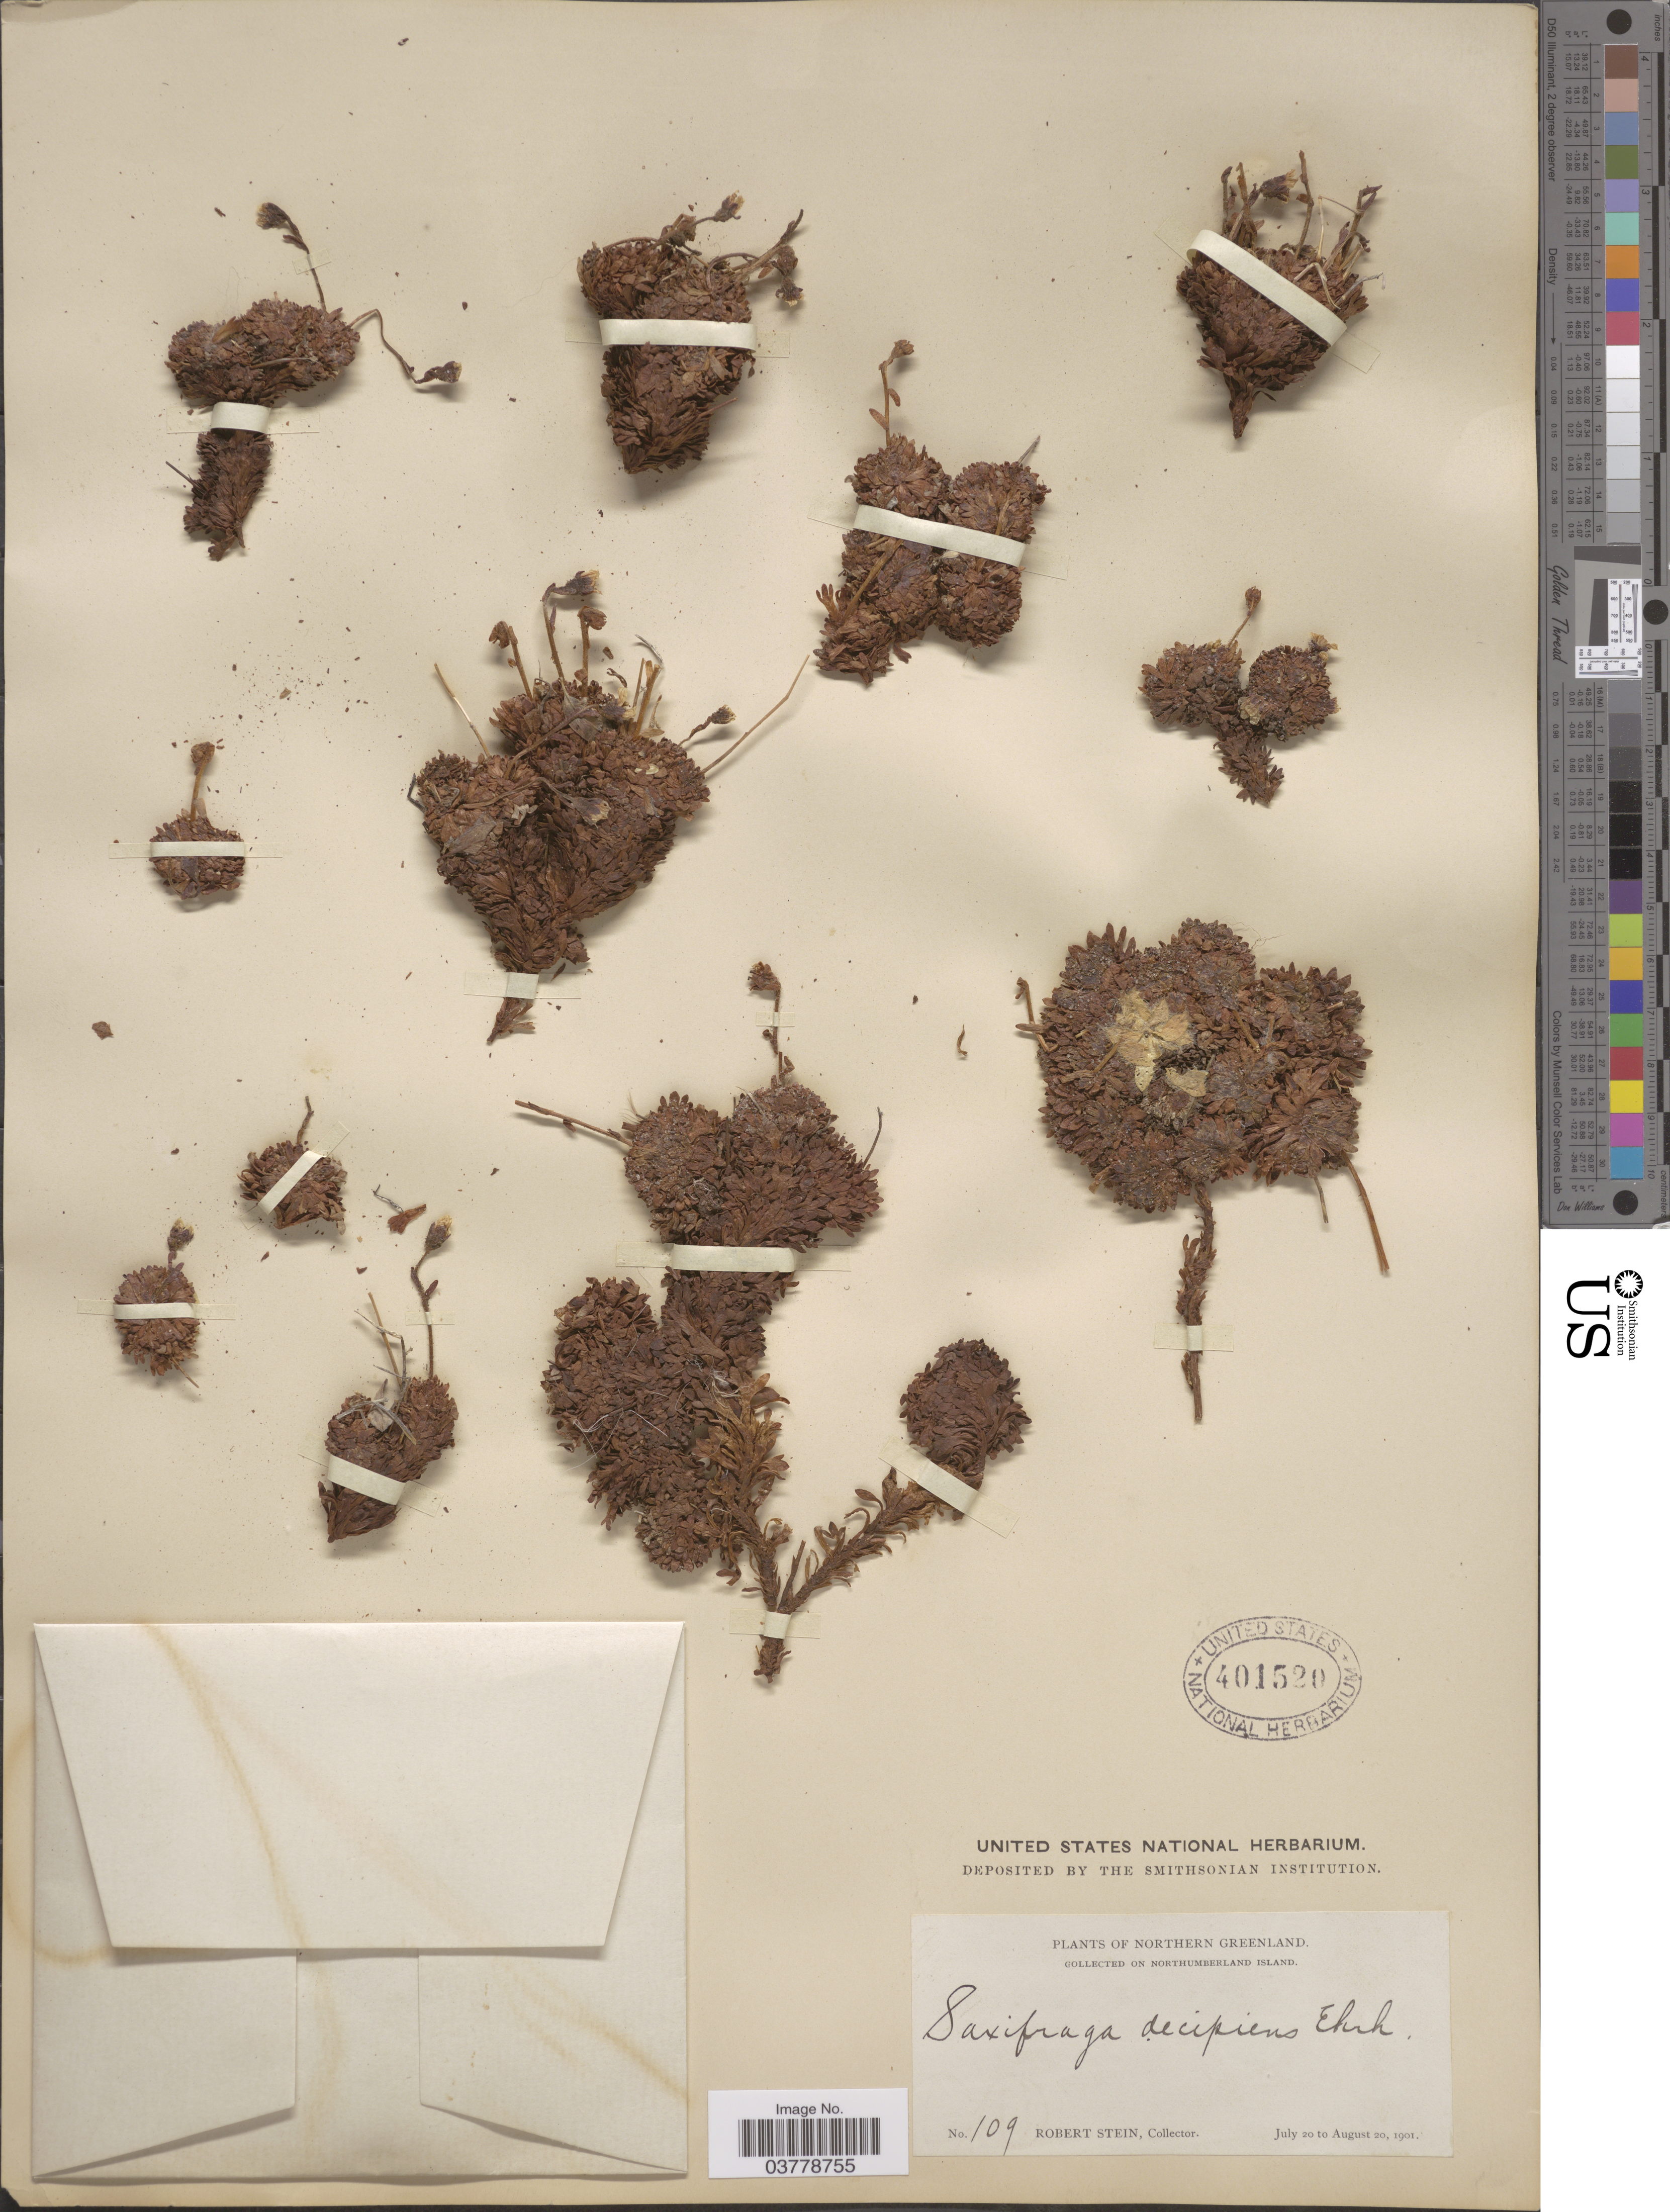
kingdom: Plantae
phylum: Tracheophyta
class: Magnoliopsida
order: Saxifragales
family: Saxifragaceae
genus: Saxifraga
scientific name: Saxifraga decipiens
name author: Ehrh.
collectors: R. Stein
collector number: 109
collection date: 1901-07-20/1901-08-20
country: Greenland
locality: Northern Greenland. Northumberland Island.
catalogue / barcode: US 401520